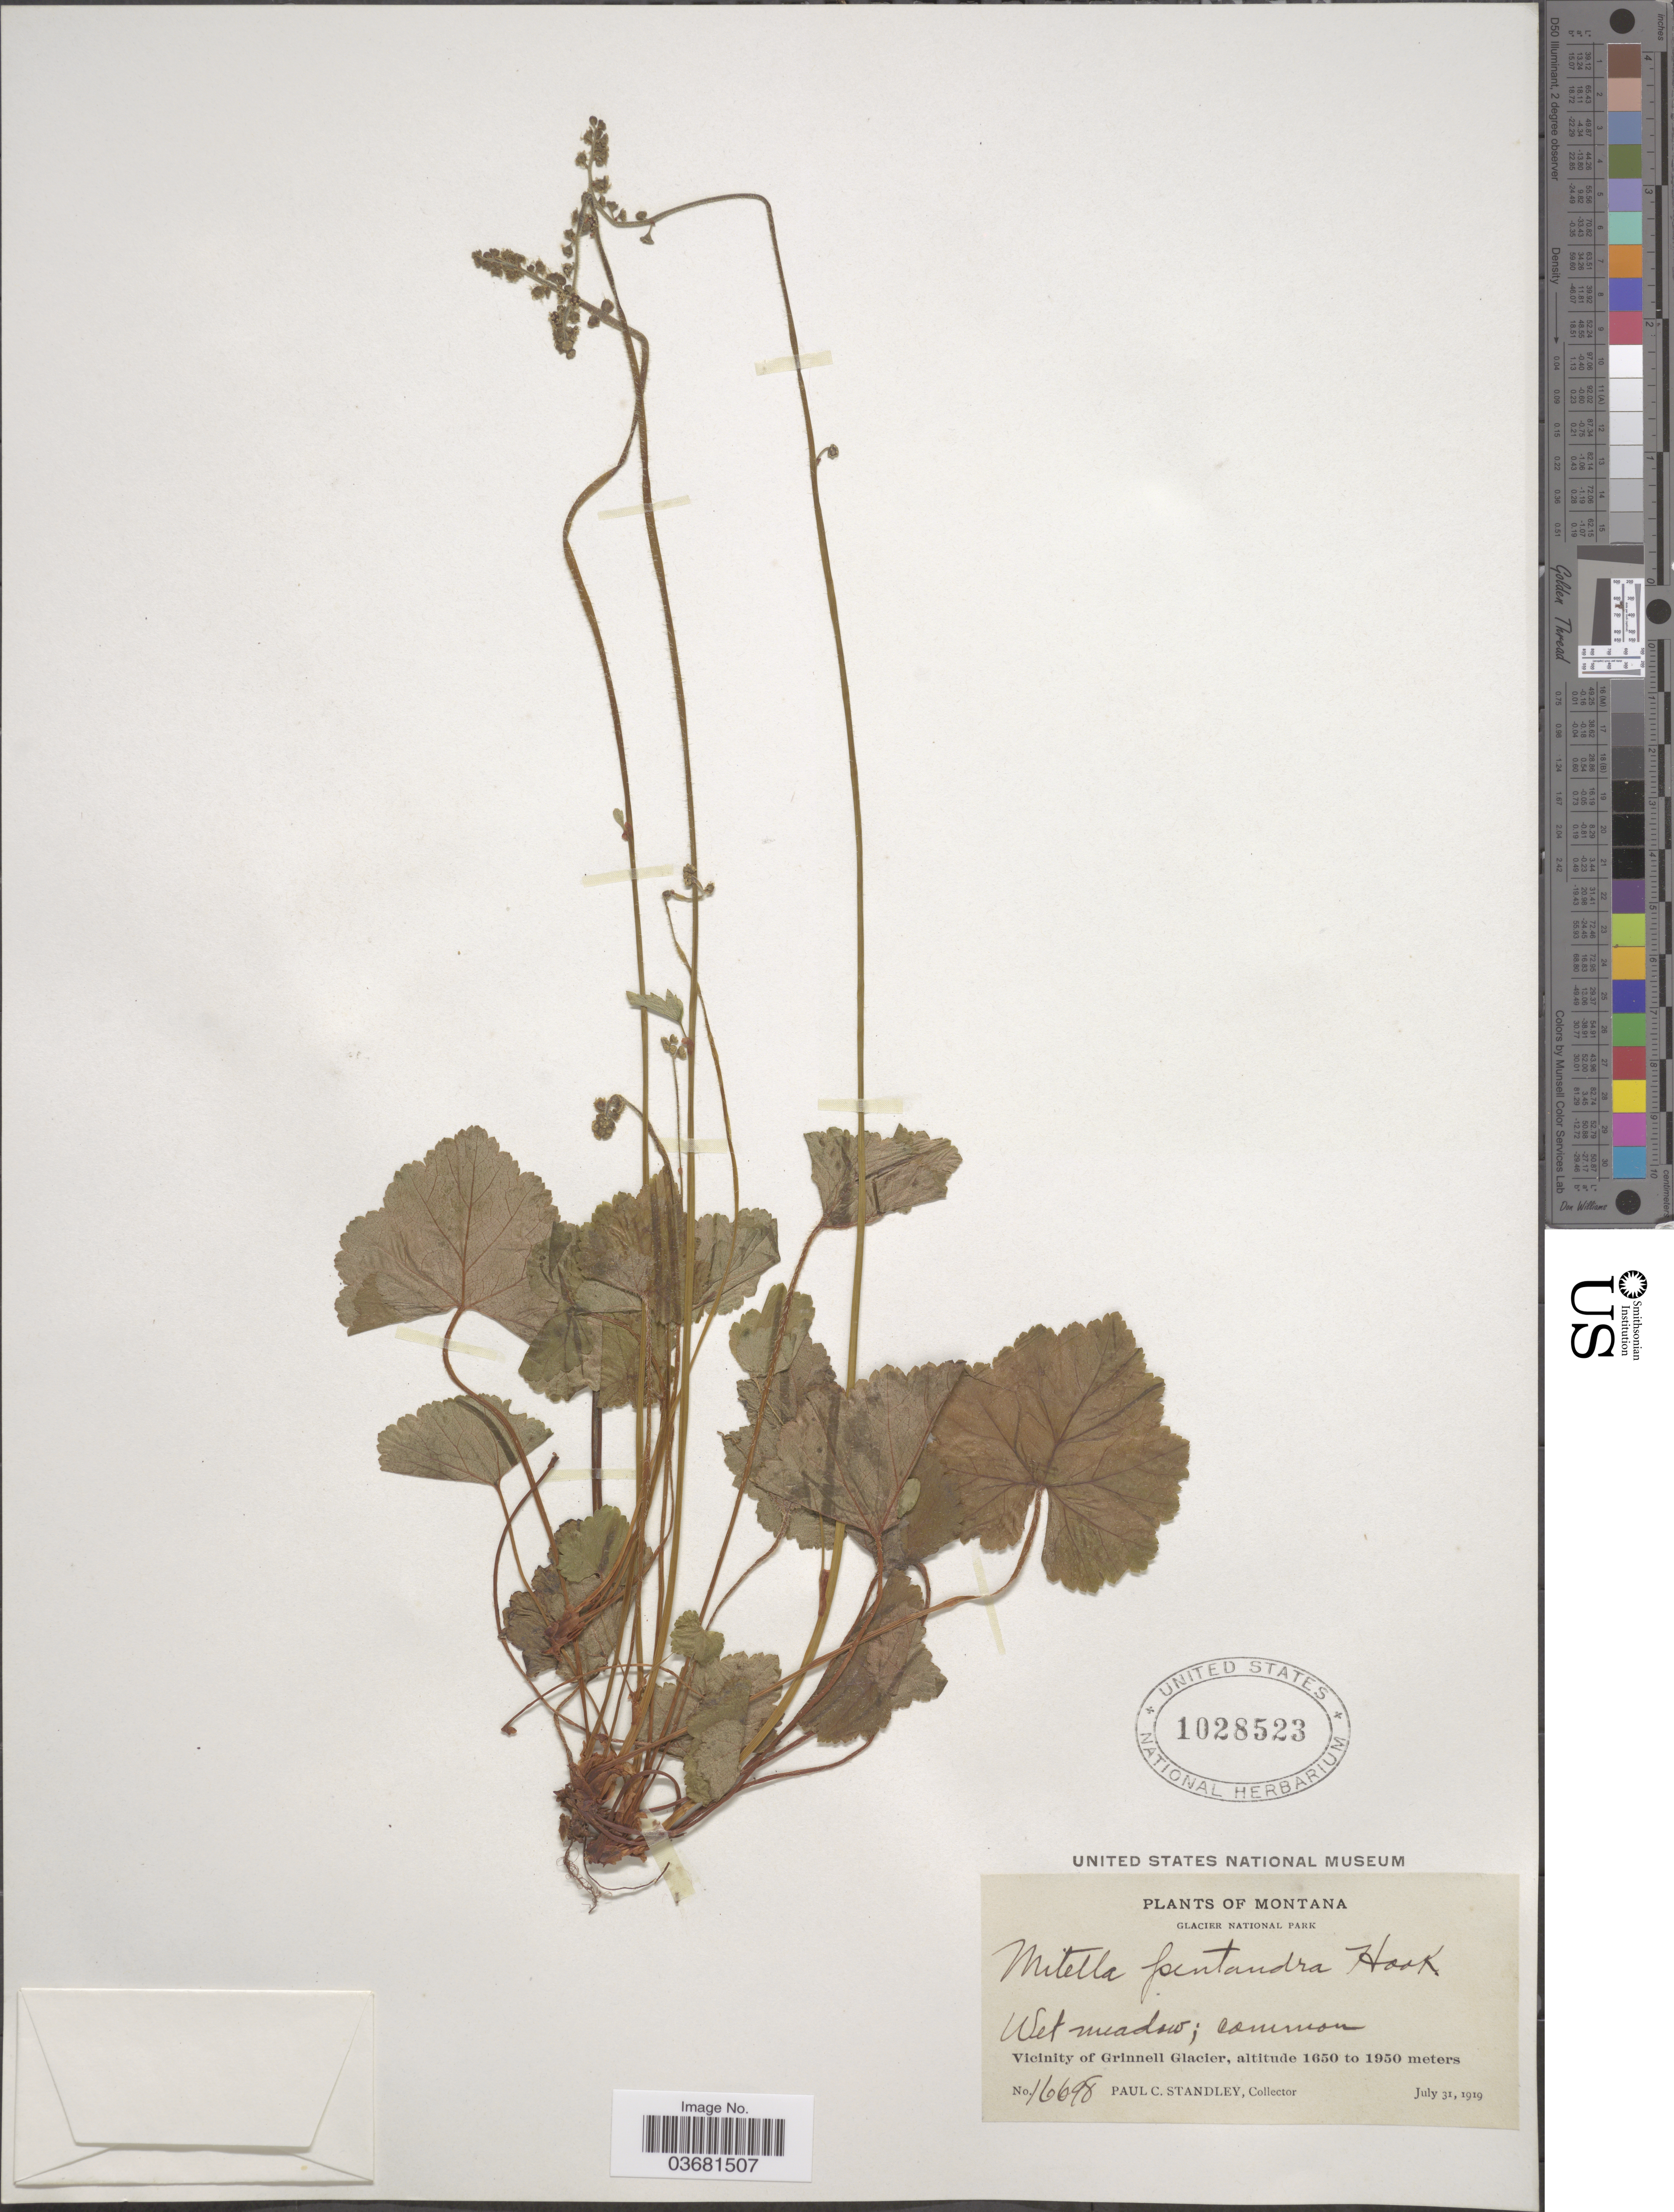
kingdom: Plantae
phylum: Tracheophyta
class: Magnoliopsida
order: Saxifragales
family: Saxifragaceae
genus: Mitella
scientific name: Mitella pentandra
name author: Hook.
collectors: P. C. Standley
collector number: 16698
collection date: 1919-07-31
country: United States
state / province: Montana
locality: Glacier National Park. Vicinity of Grinnell Glacier.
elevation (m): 1650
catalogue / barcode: US 1028523